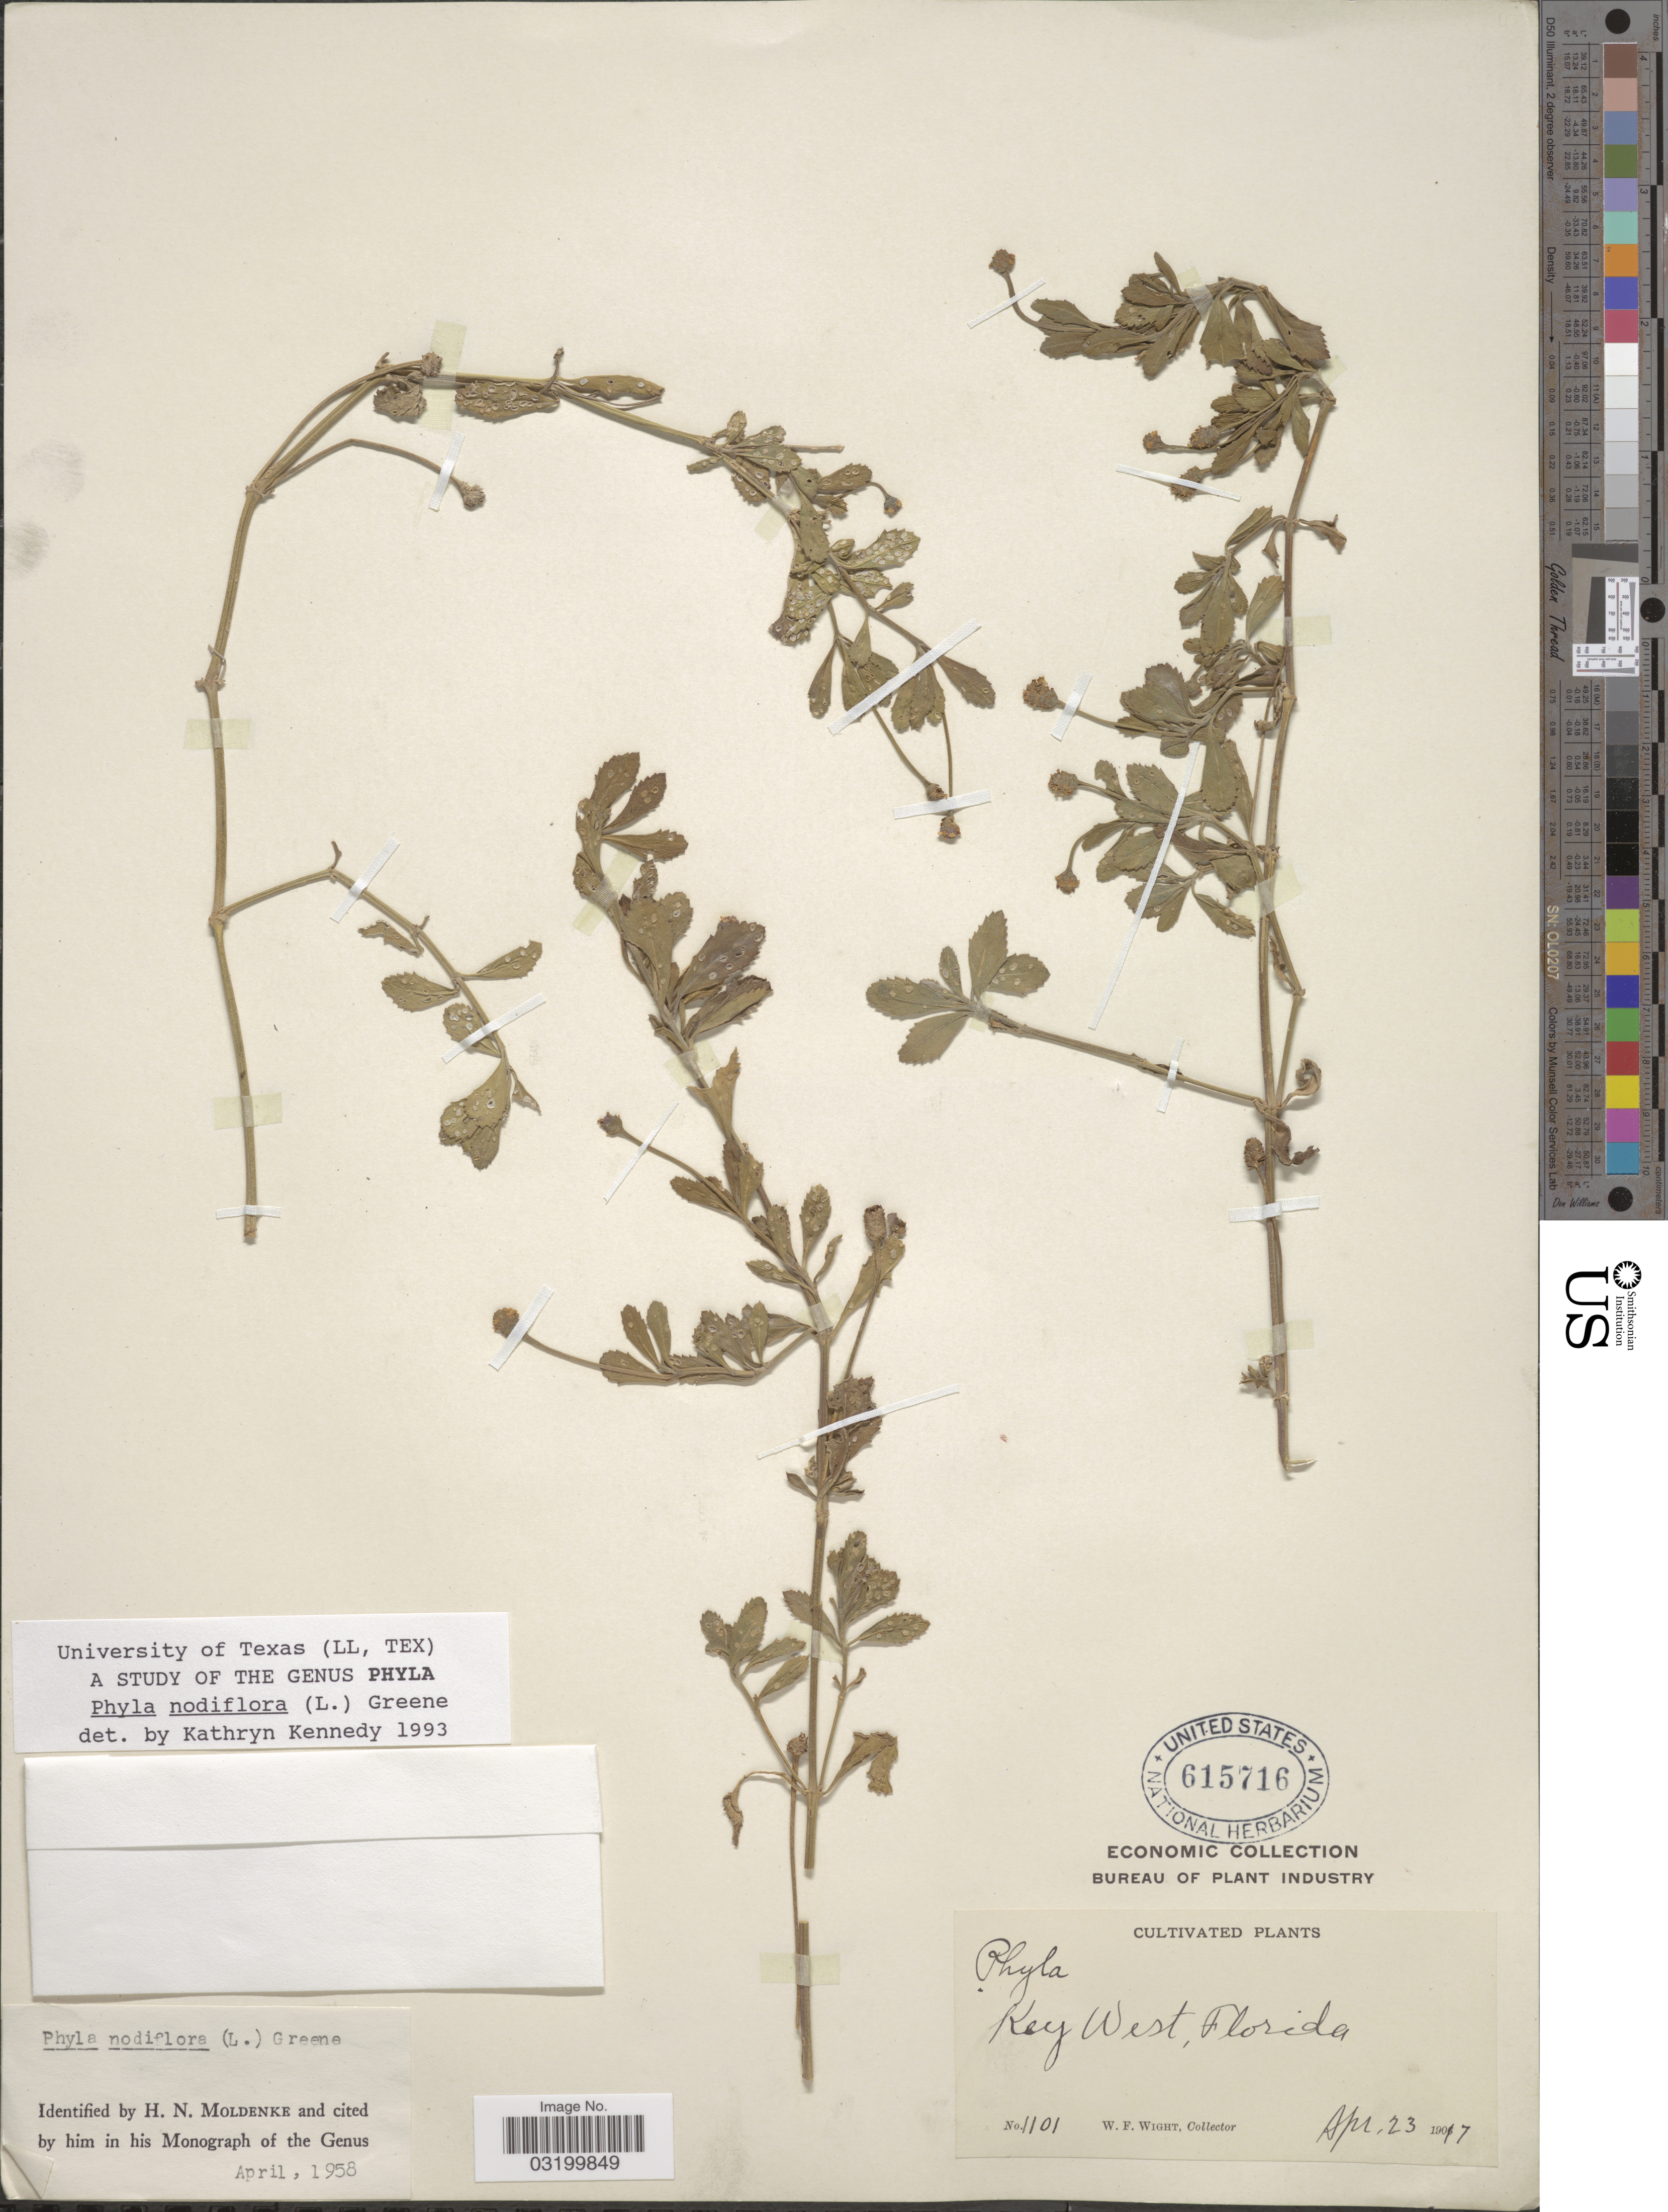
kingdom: Plantae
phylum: Tracheophyta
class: Magnoliopsida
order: Lamiales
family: Verbenaceae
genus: Phyla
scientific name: Phyla nodiflora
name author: (L.) Greene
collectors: W. Wight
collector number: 1101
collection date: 1917-04-23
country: United States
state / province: Florida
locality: Key West.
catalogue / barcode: US 615716